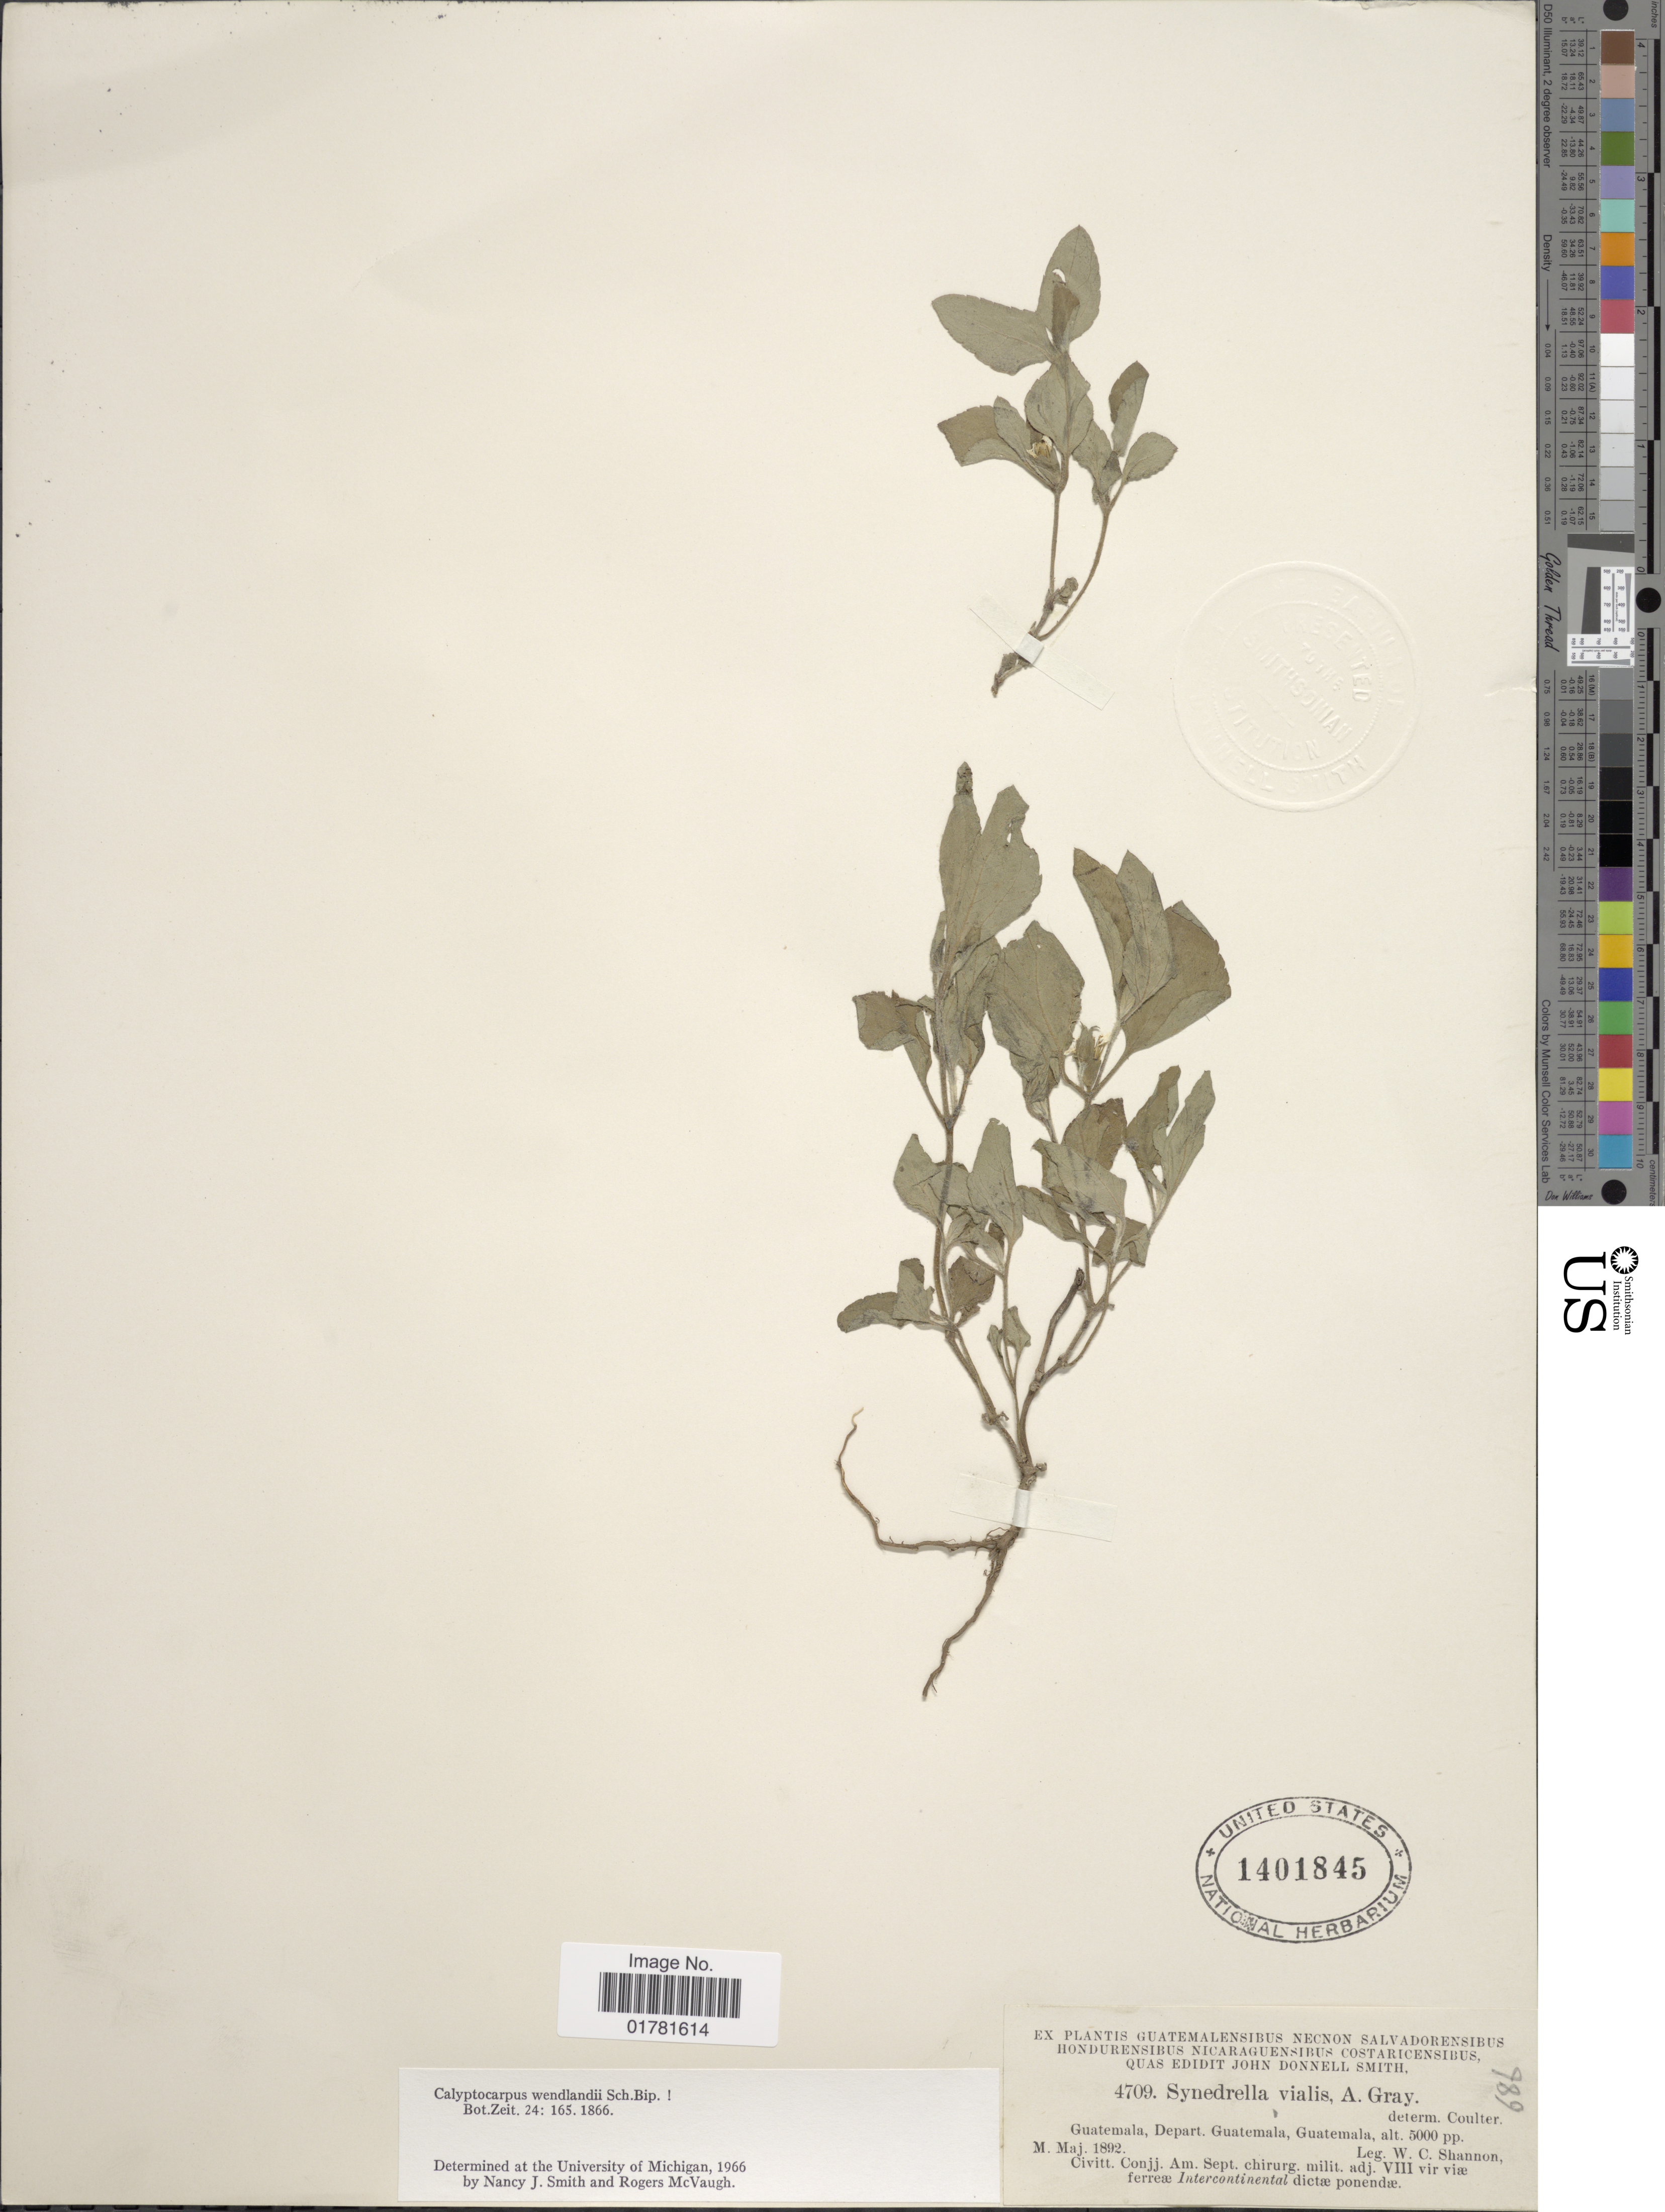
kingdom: Plantae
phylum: Tracheophyta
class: Magnoliopsida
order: Asterales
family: Asteraceae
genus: Calyptocarpus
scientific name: Calyptocarpus wendlandii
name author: Sch. Bip.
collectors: W. C. Shannon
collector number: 4709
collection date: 1892-05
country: Guatemala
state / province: Guatemala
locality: Guatemalensibus Necnon Salvadorensibus, Depart. Guatemala, Guatemala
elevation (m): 1524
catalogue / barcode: US 1401845